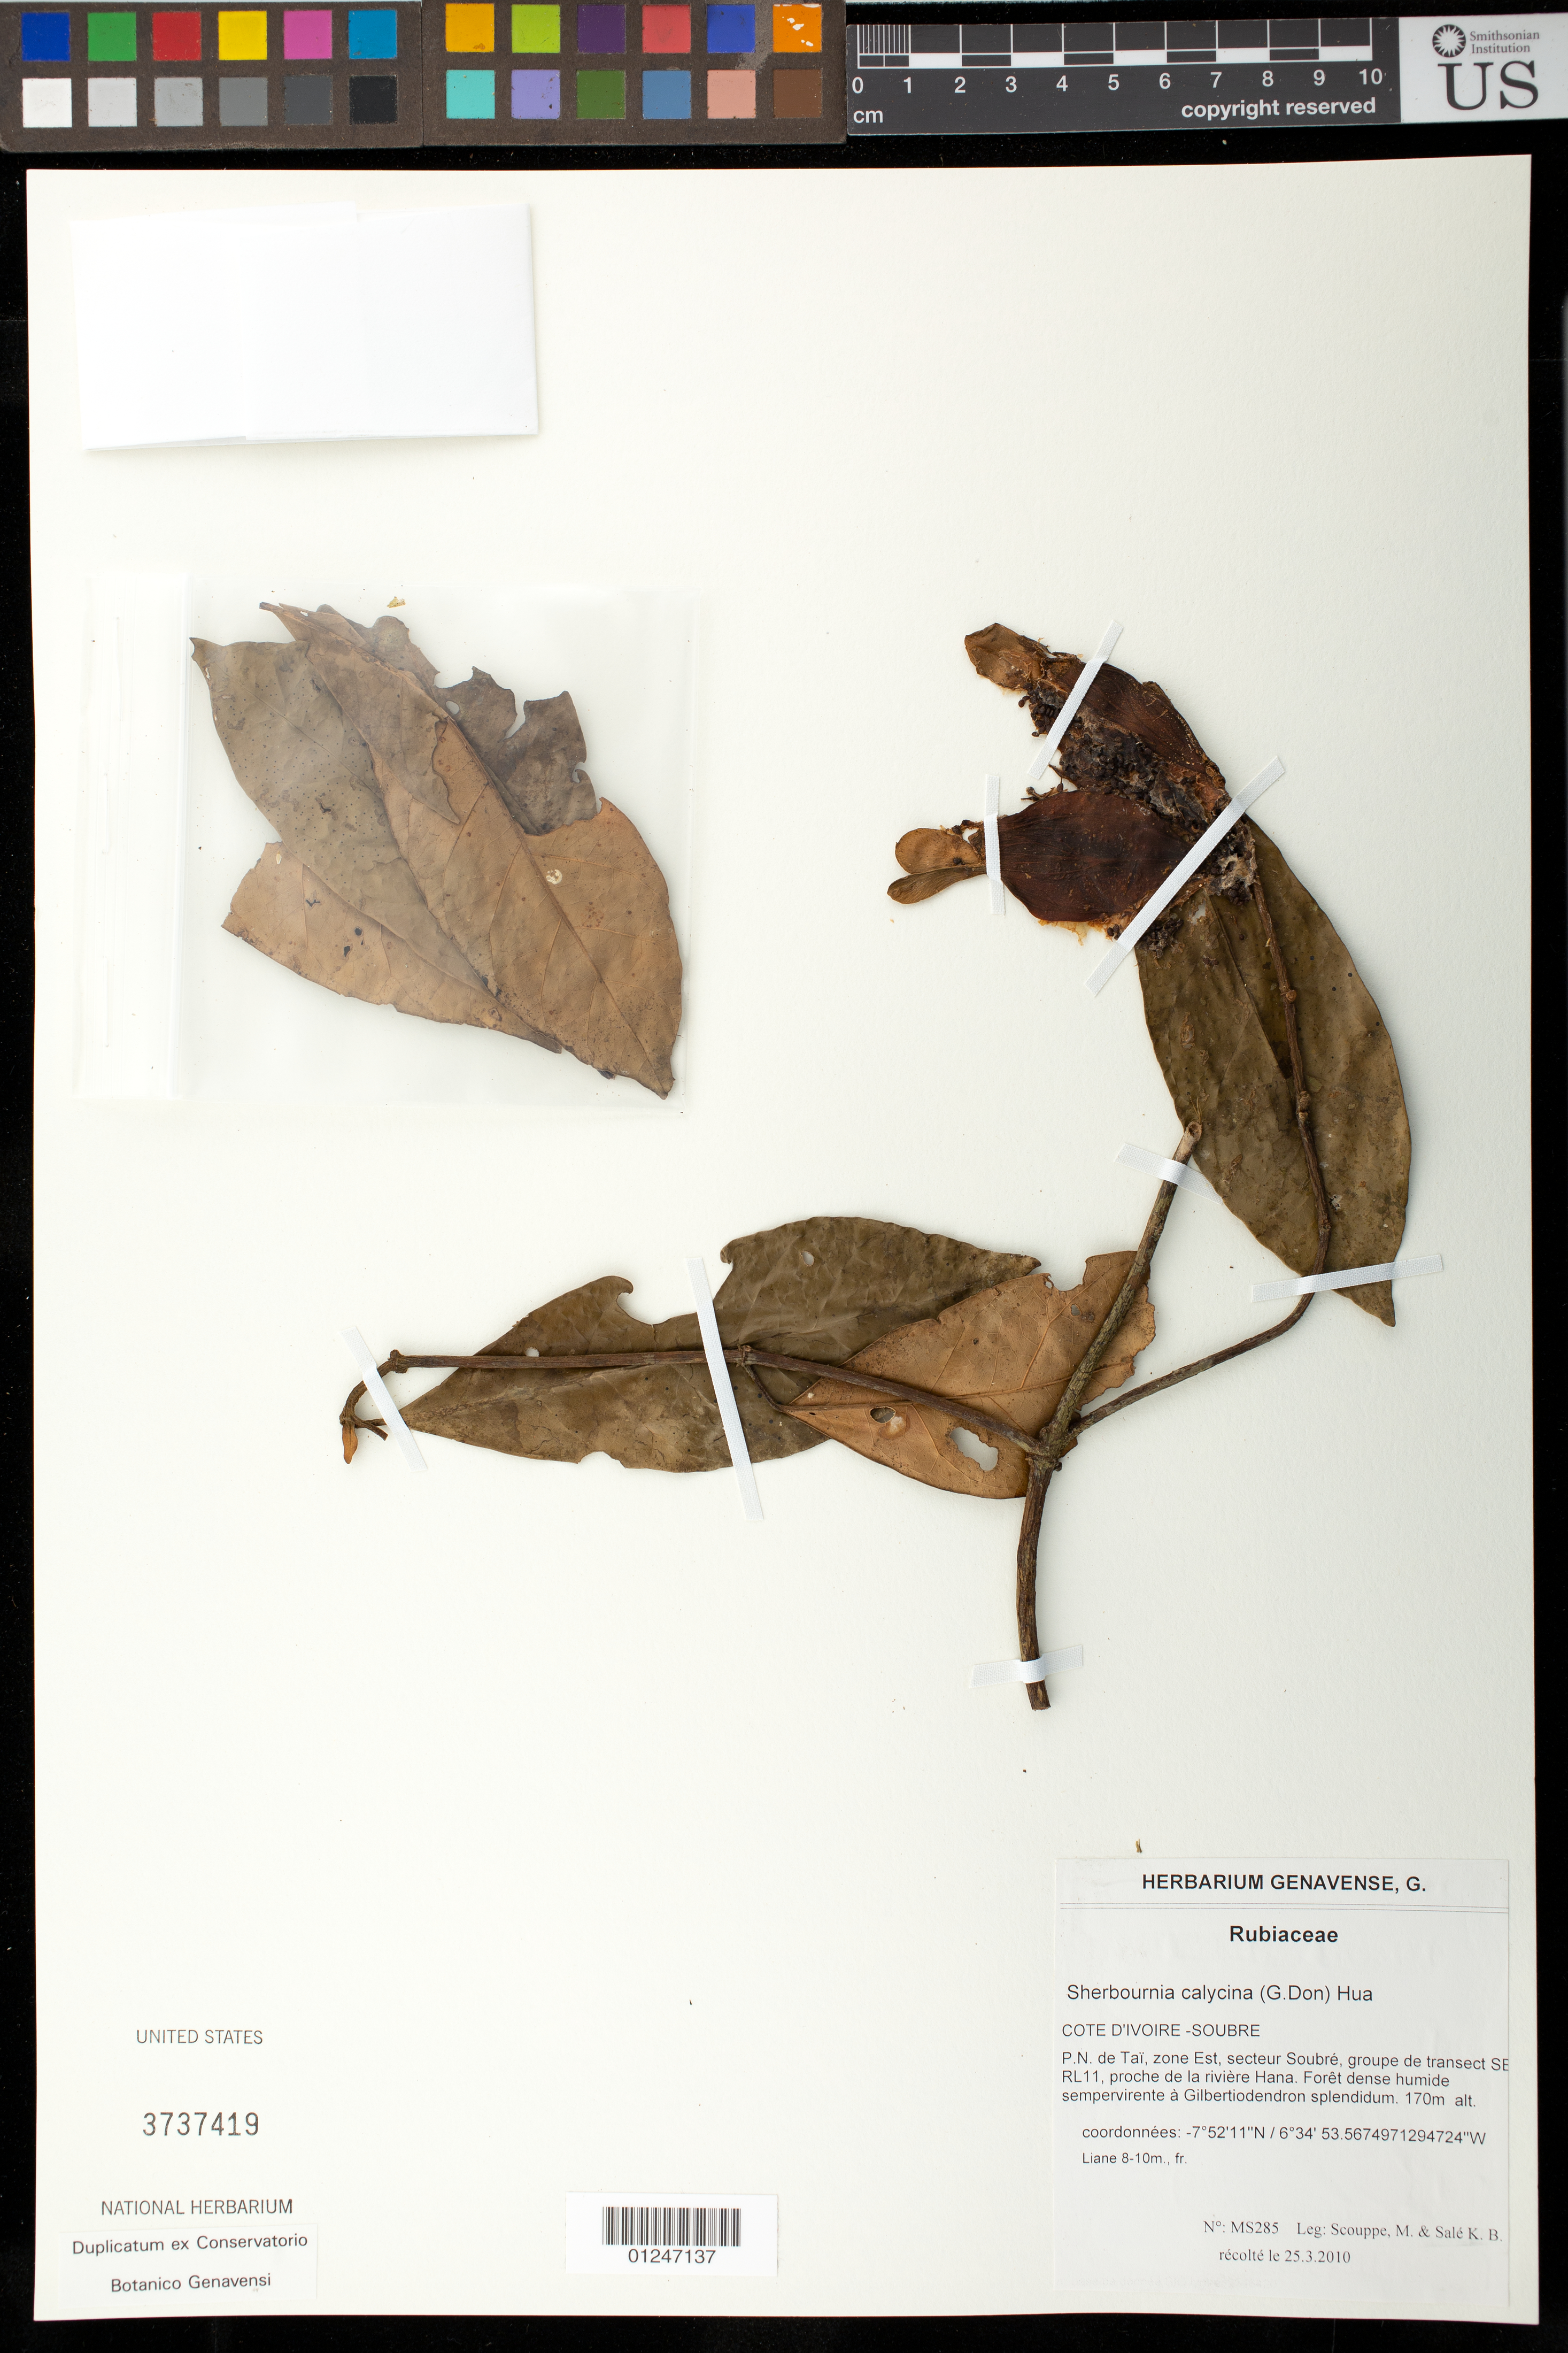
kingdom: Plantae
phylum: Tracheophyta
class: Magnoliopsida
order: Gentianales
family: Rubiaceae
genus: Sherbournia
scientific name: Sherbournia calycina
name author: (G. Don) Hua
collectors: M. Scouppe & K. Sale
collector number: MS285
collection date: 2010-03-25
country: Ivory Coast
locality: Côte d'Ivoire- Soubre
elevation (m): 170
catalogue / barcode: US 3737419